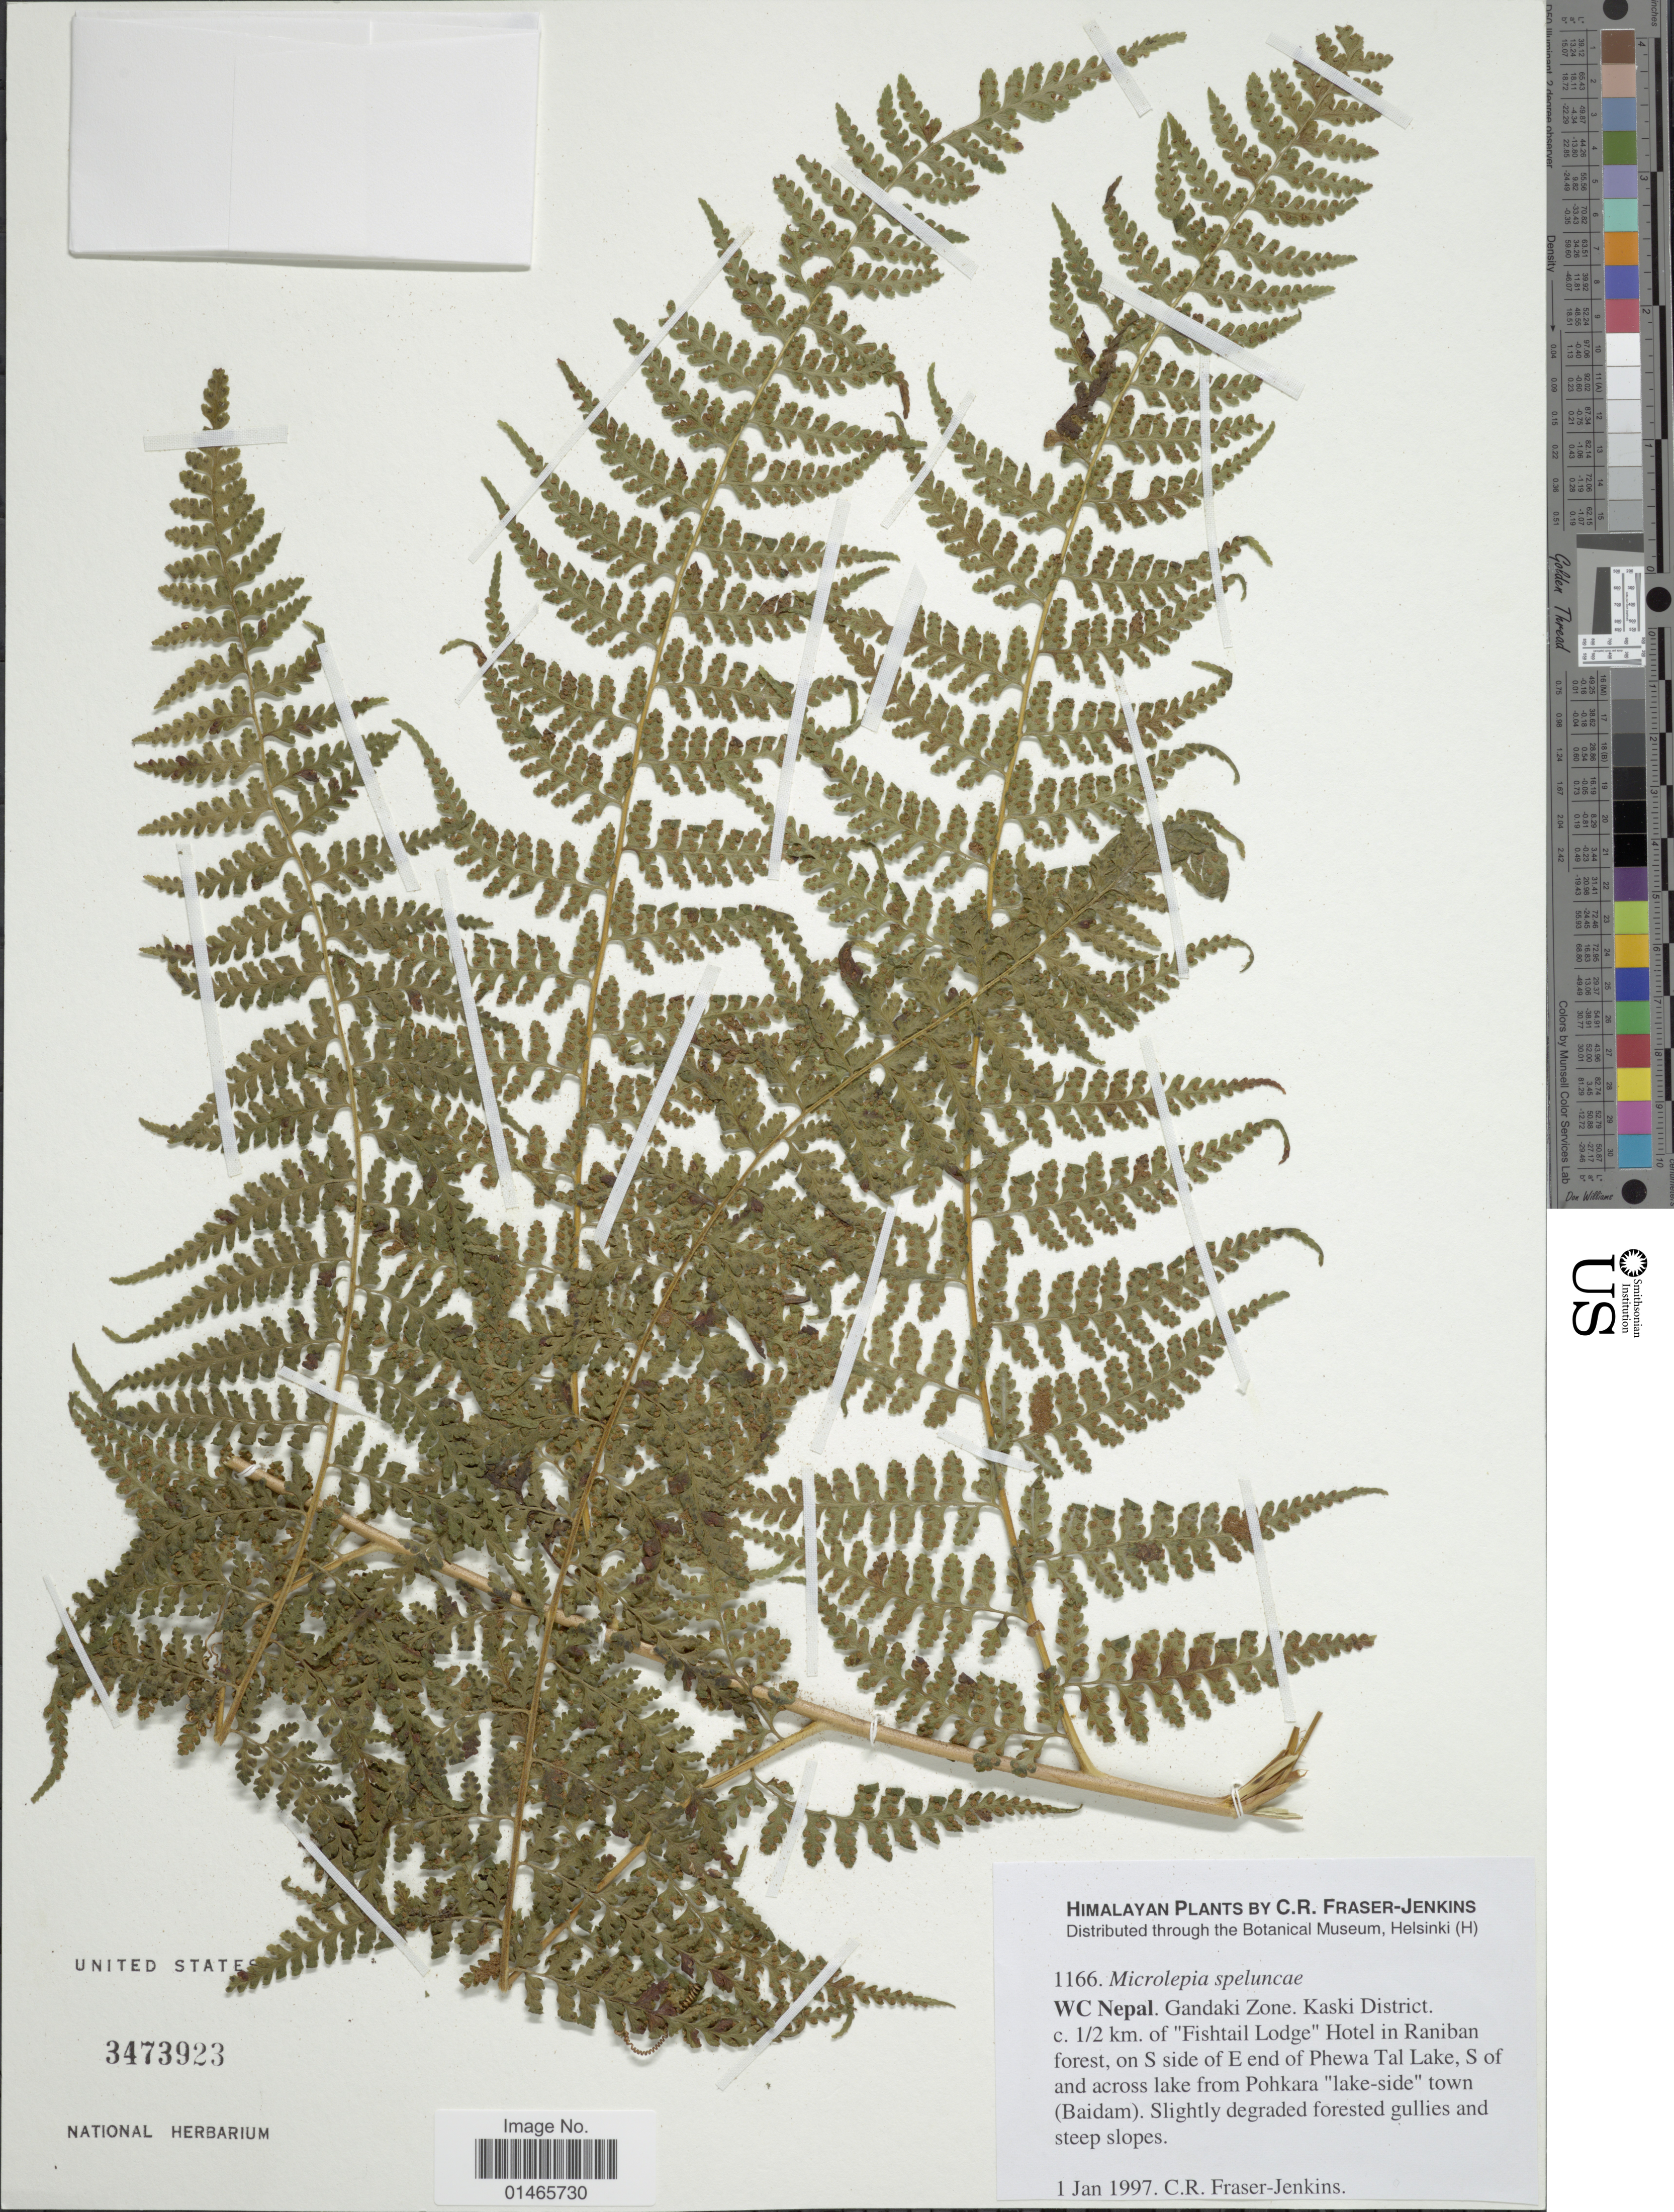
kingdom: Plantae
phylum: Tracheophyta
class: Polypodiopsida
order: Polypodiales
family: Dennstaedtiaceae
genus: Microlepia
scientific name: Microlepia speluncae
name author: (L.) T. Moore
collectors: C. R. Fraser-Jenkins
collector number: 1166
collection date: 1997-01-01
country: Nepal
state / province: Gandaki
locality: WC Nepal, Gandaki Zone, Kaski District, c. 1/2 km, of "Fishtail Lodge"Hotel in Raniban forest, on S side of E end of Phewa Tal Lake, S of and across lake from Pohkara "lake-side" town (Baidam)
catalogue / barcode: US 3473923